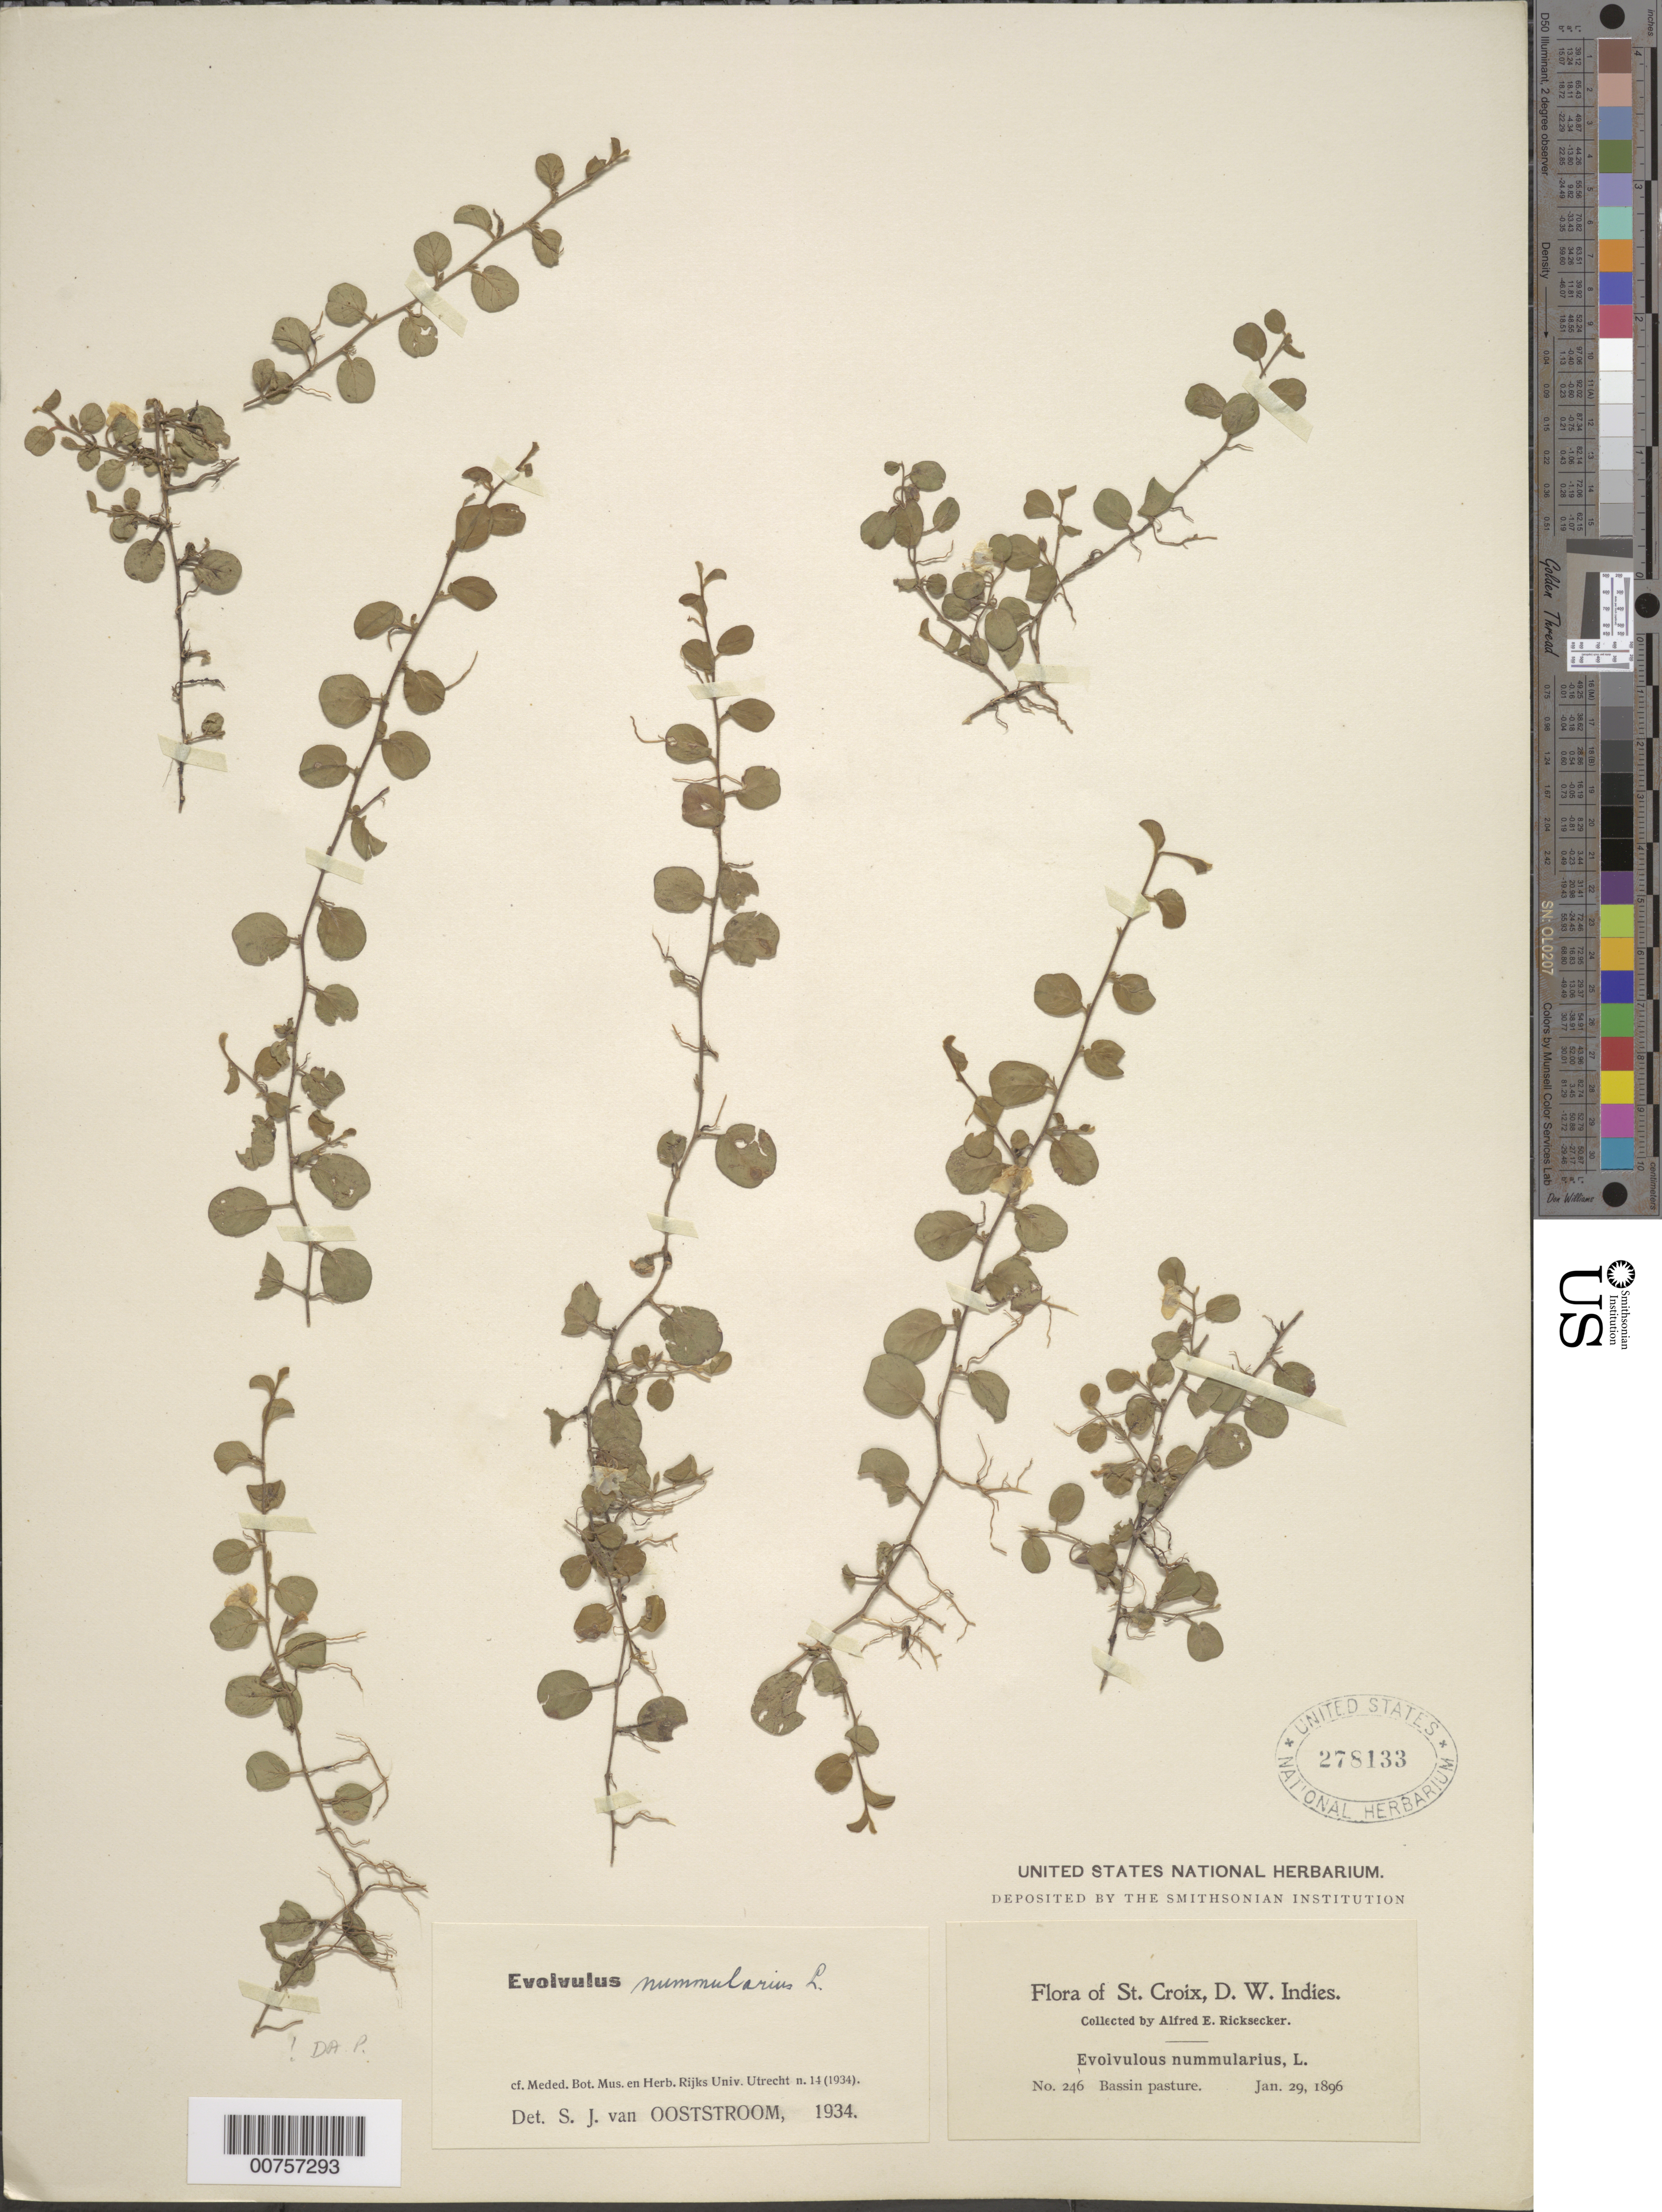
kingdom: Plantae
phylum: Tracheophyta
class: Magnoliopsida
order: Solanales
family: Convolvulaceae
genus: Evolvulus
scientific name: Evolvulus nummularius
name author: (L.) L.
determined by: Ooststroom, S. J. van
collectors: A. E. Ricksecker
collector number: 246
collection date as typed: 29 Jan 1896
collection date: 1896-01-29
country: U.S. Virgin Islands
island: St. Croix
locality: Bassin pasture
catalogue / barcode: US 278133